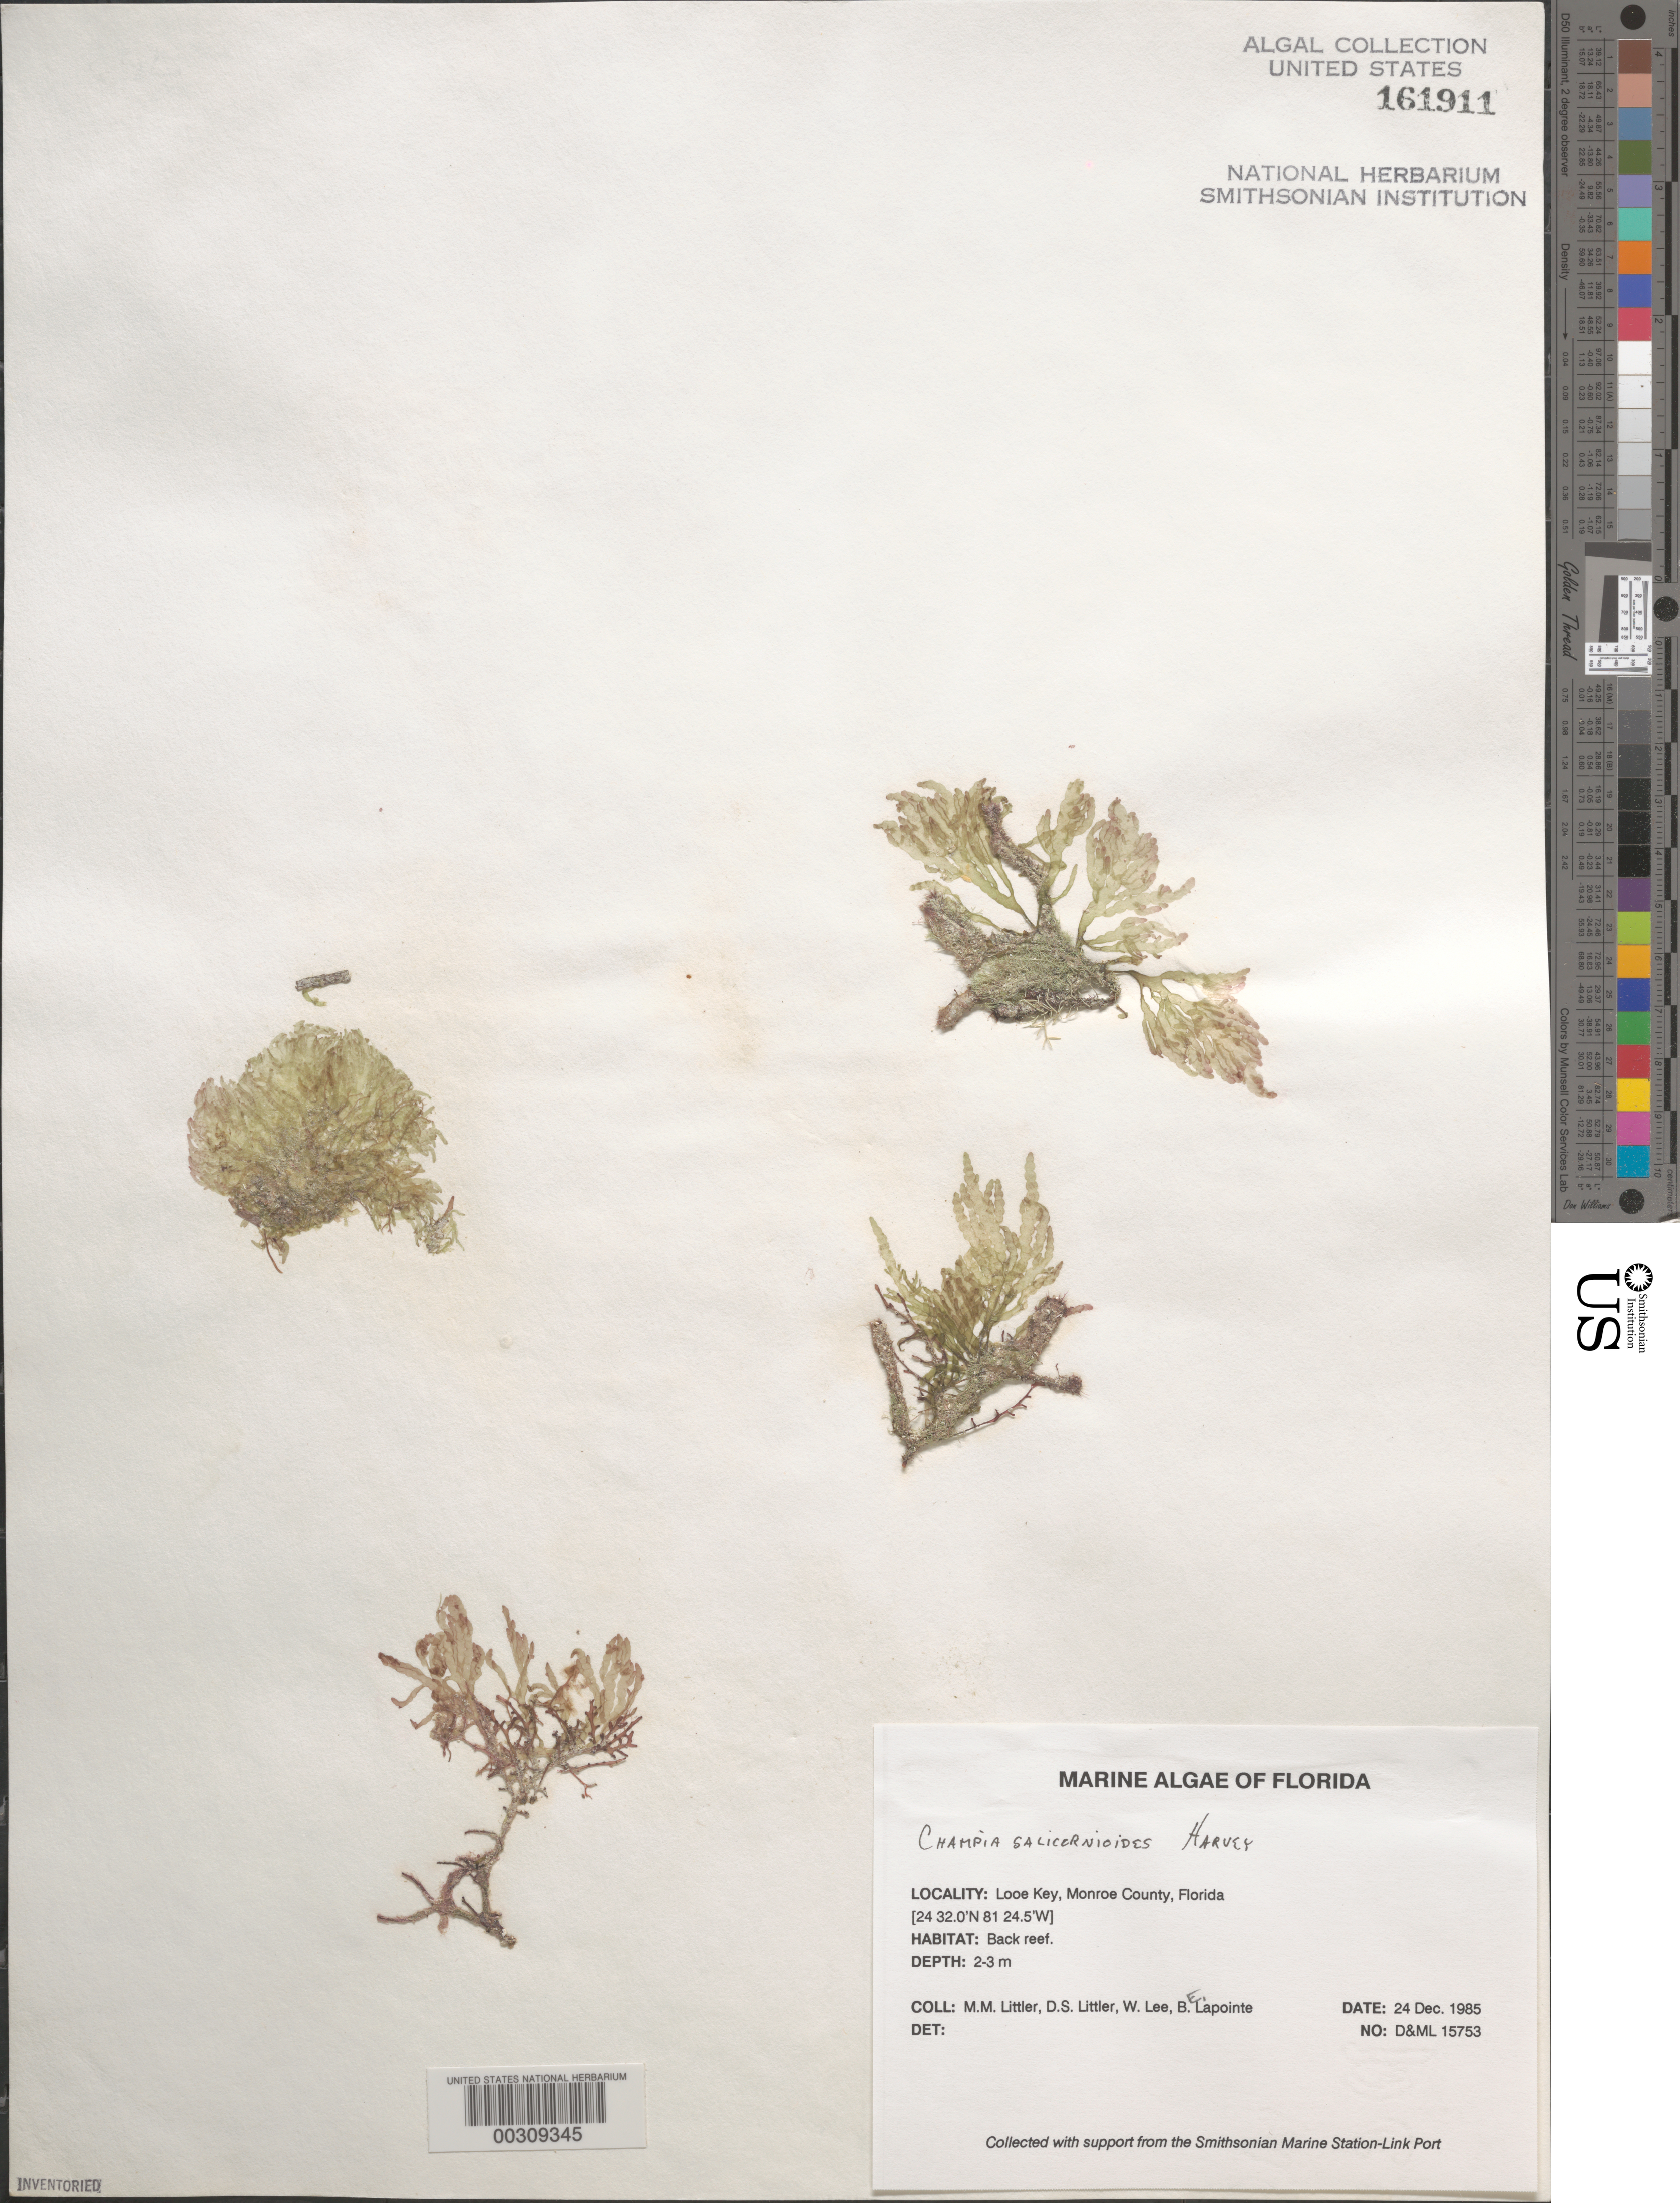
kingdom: Plantae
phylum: Rhodophyta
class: Florideophyceae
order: Rhodymeniales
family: Champiaceae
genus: Champia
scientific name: Champia salicornioides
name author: Harv.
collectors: M. M. Littler, D. S. Littler, W. Lee & B. Lapointe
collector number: D&ML 15753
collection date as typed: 24 Dec 1985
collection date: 1985-12-24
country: United States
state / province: Florida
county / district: Monroe County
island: Looe Key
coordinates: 24 32.0' N, 81 24.5' W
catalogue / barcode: US 161911